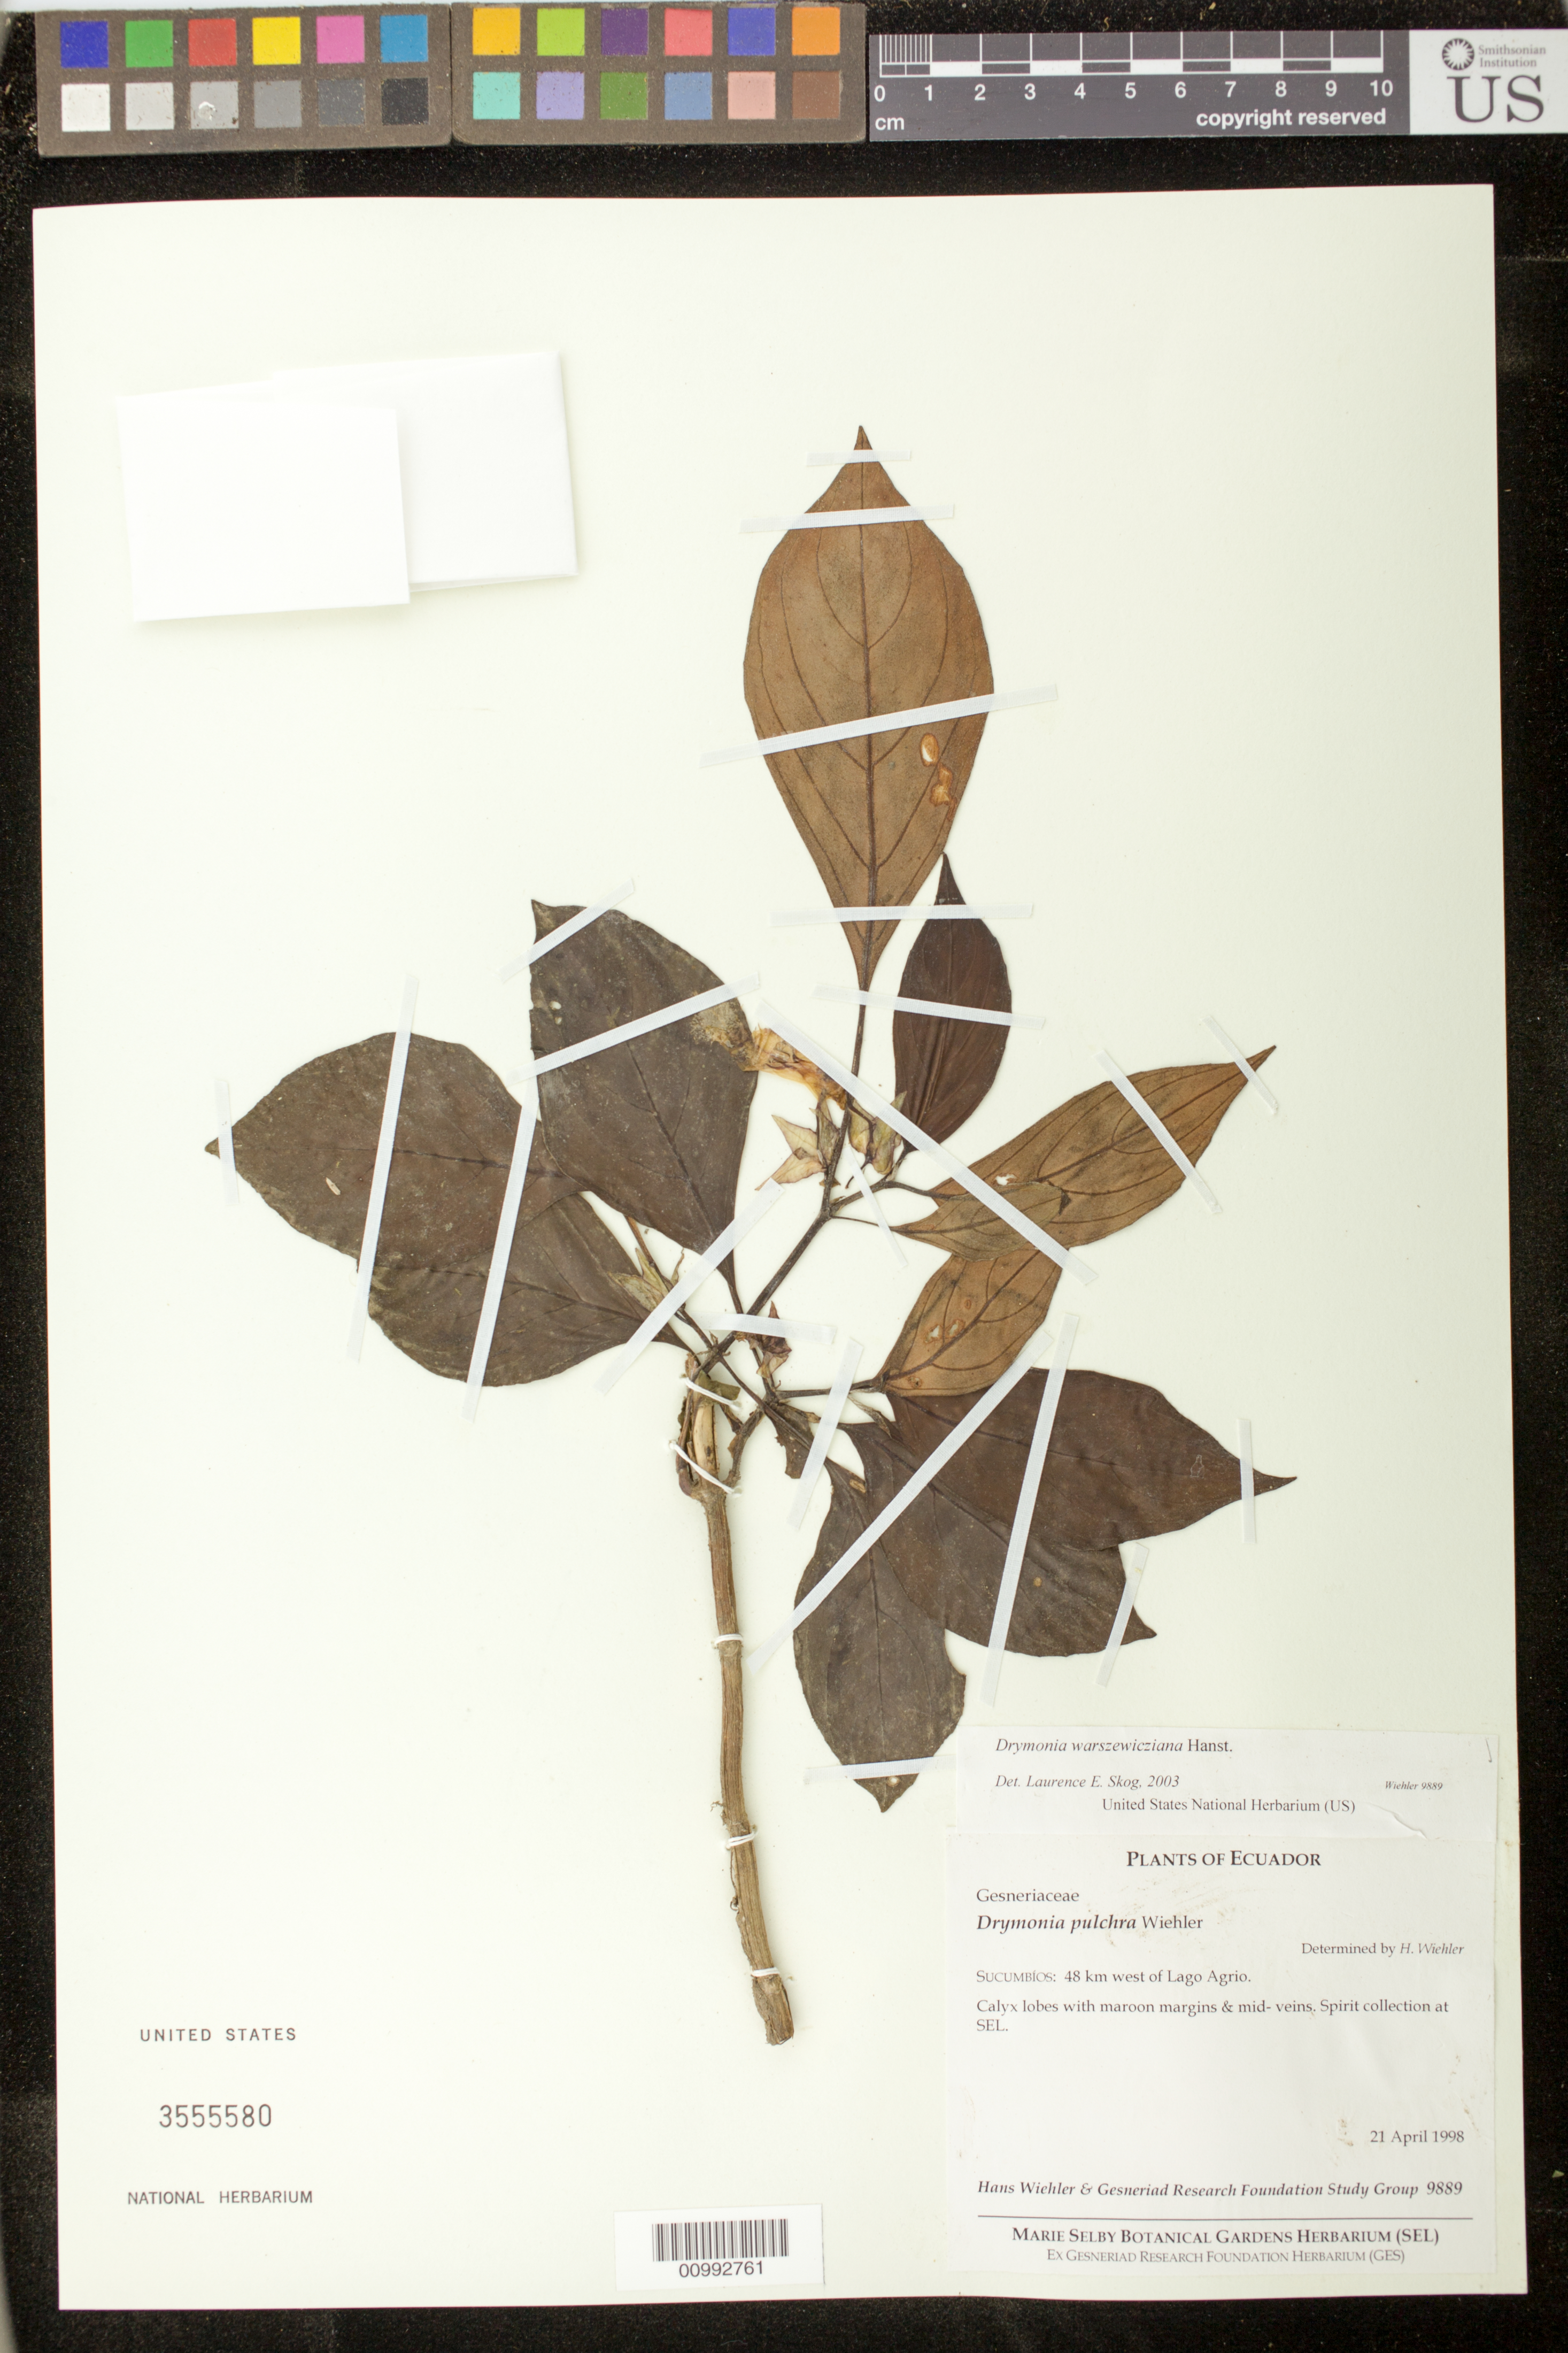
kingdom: Plantae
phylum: Tracheophyta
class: Magnoliopsida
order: Lamiales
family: Gesneriaceae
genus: Drymonia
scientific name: Drymonia warszewicziana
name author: Hanst.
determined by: Skog, Laurence E.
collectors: H. J. Wiehler & GRF Study Group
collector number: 9889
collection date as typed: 21 Apr 1998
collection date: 1998-04-21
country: Ecuador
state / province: Sucumbíos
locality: Sucumbíos: 48 km west of Lago Agrio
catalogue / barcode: US 3555580